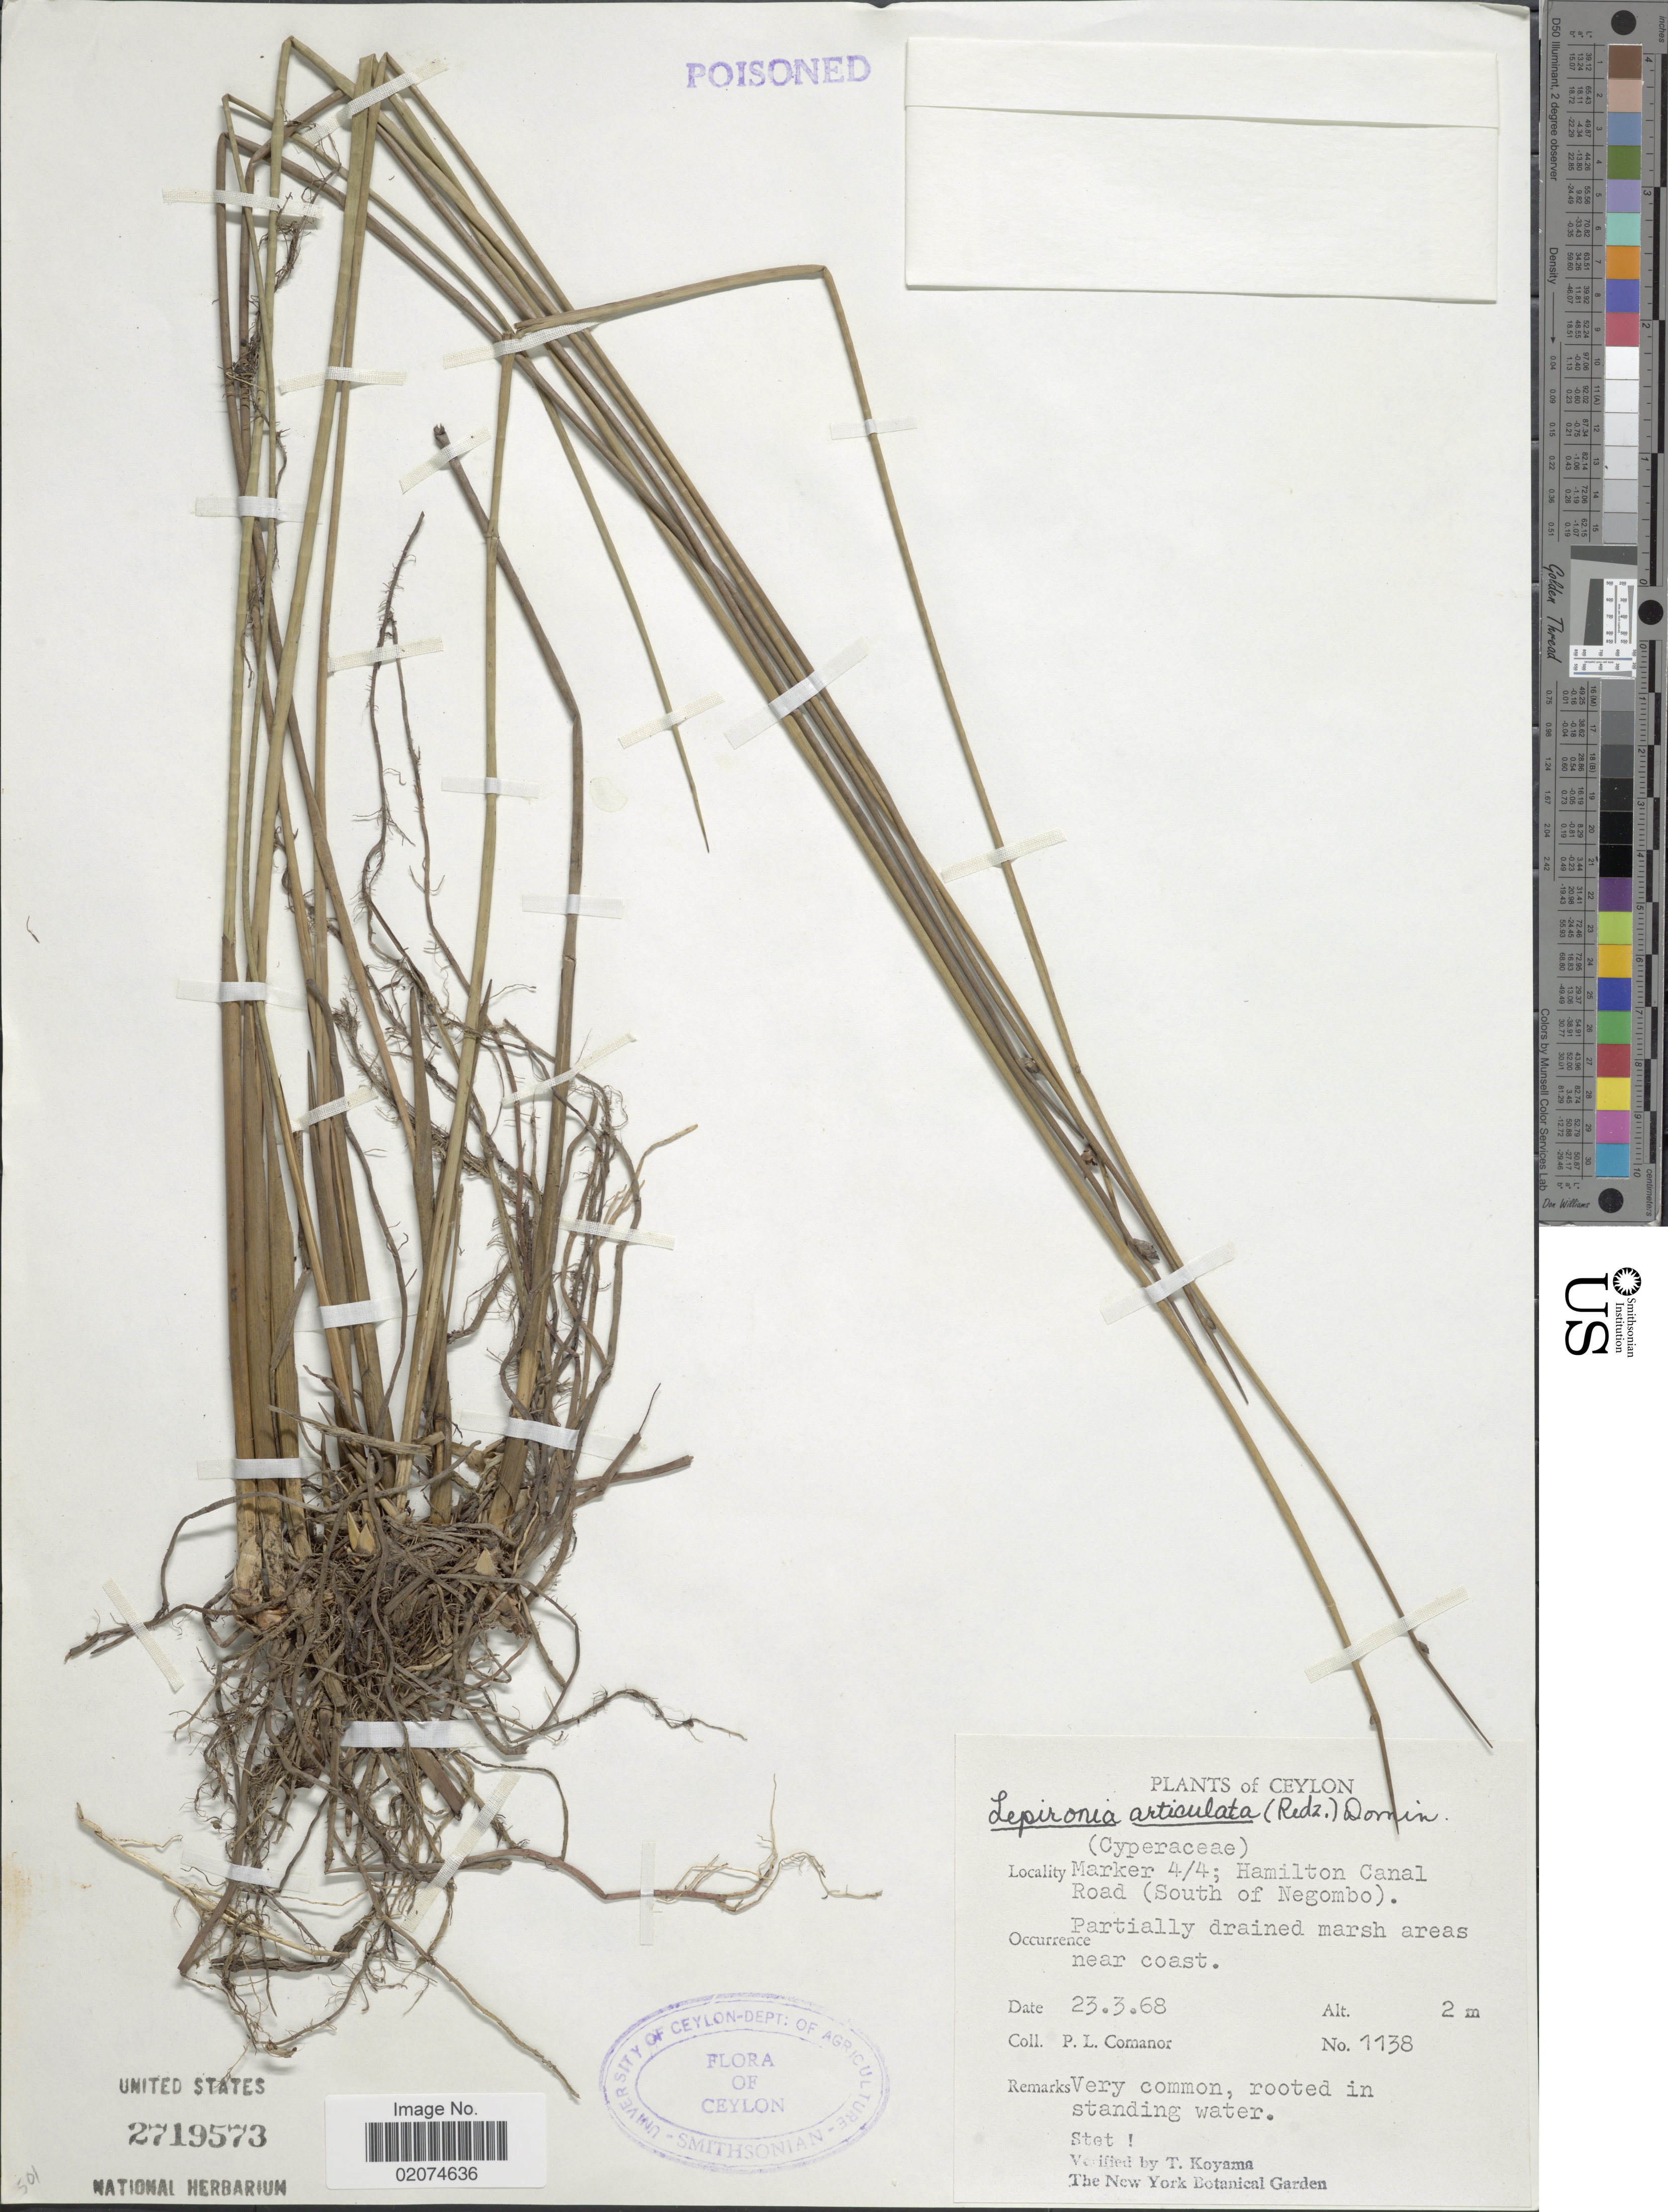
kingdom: Plantae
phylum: Tracheophyta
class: Liliopsida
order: Poales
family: Cyperaceae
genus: Lepironia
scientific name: Lepironia articulata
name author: (Retz.) Domin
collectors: P. Comanor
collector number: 1138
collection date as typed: Transcribed d/m/y: 23/3/68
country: Sri Lanka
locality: Ceylon, Marker 4/4; Hamilton Canal Road (South of Nagombo).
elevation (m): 2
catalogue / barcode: US 2719573